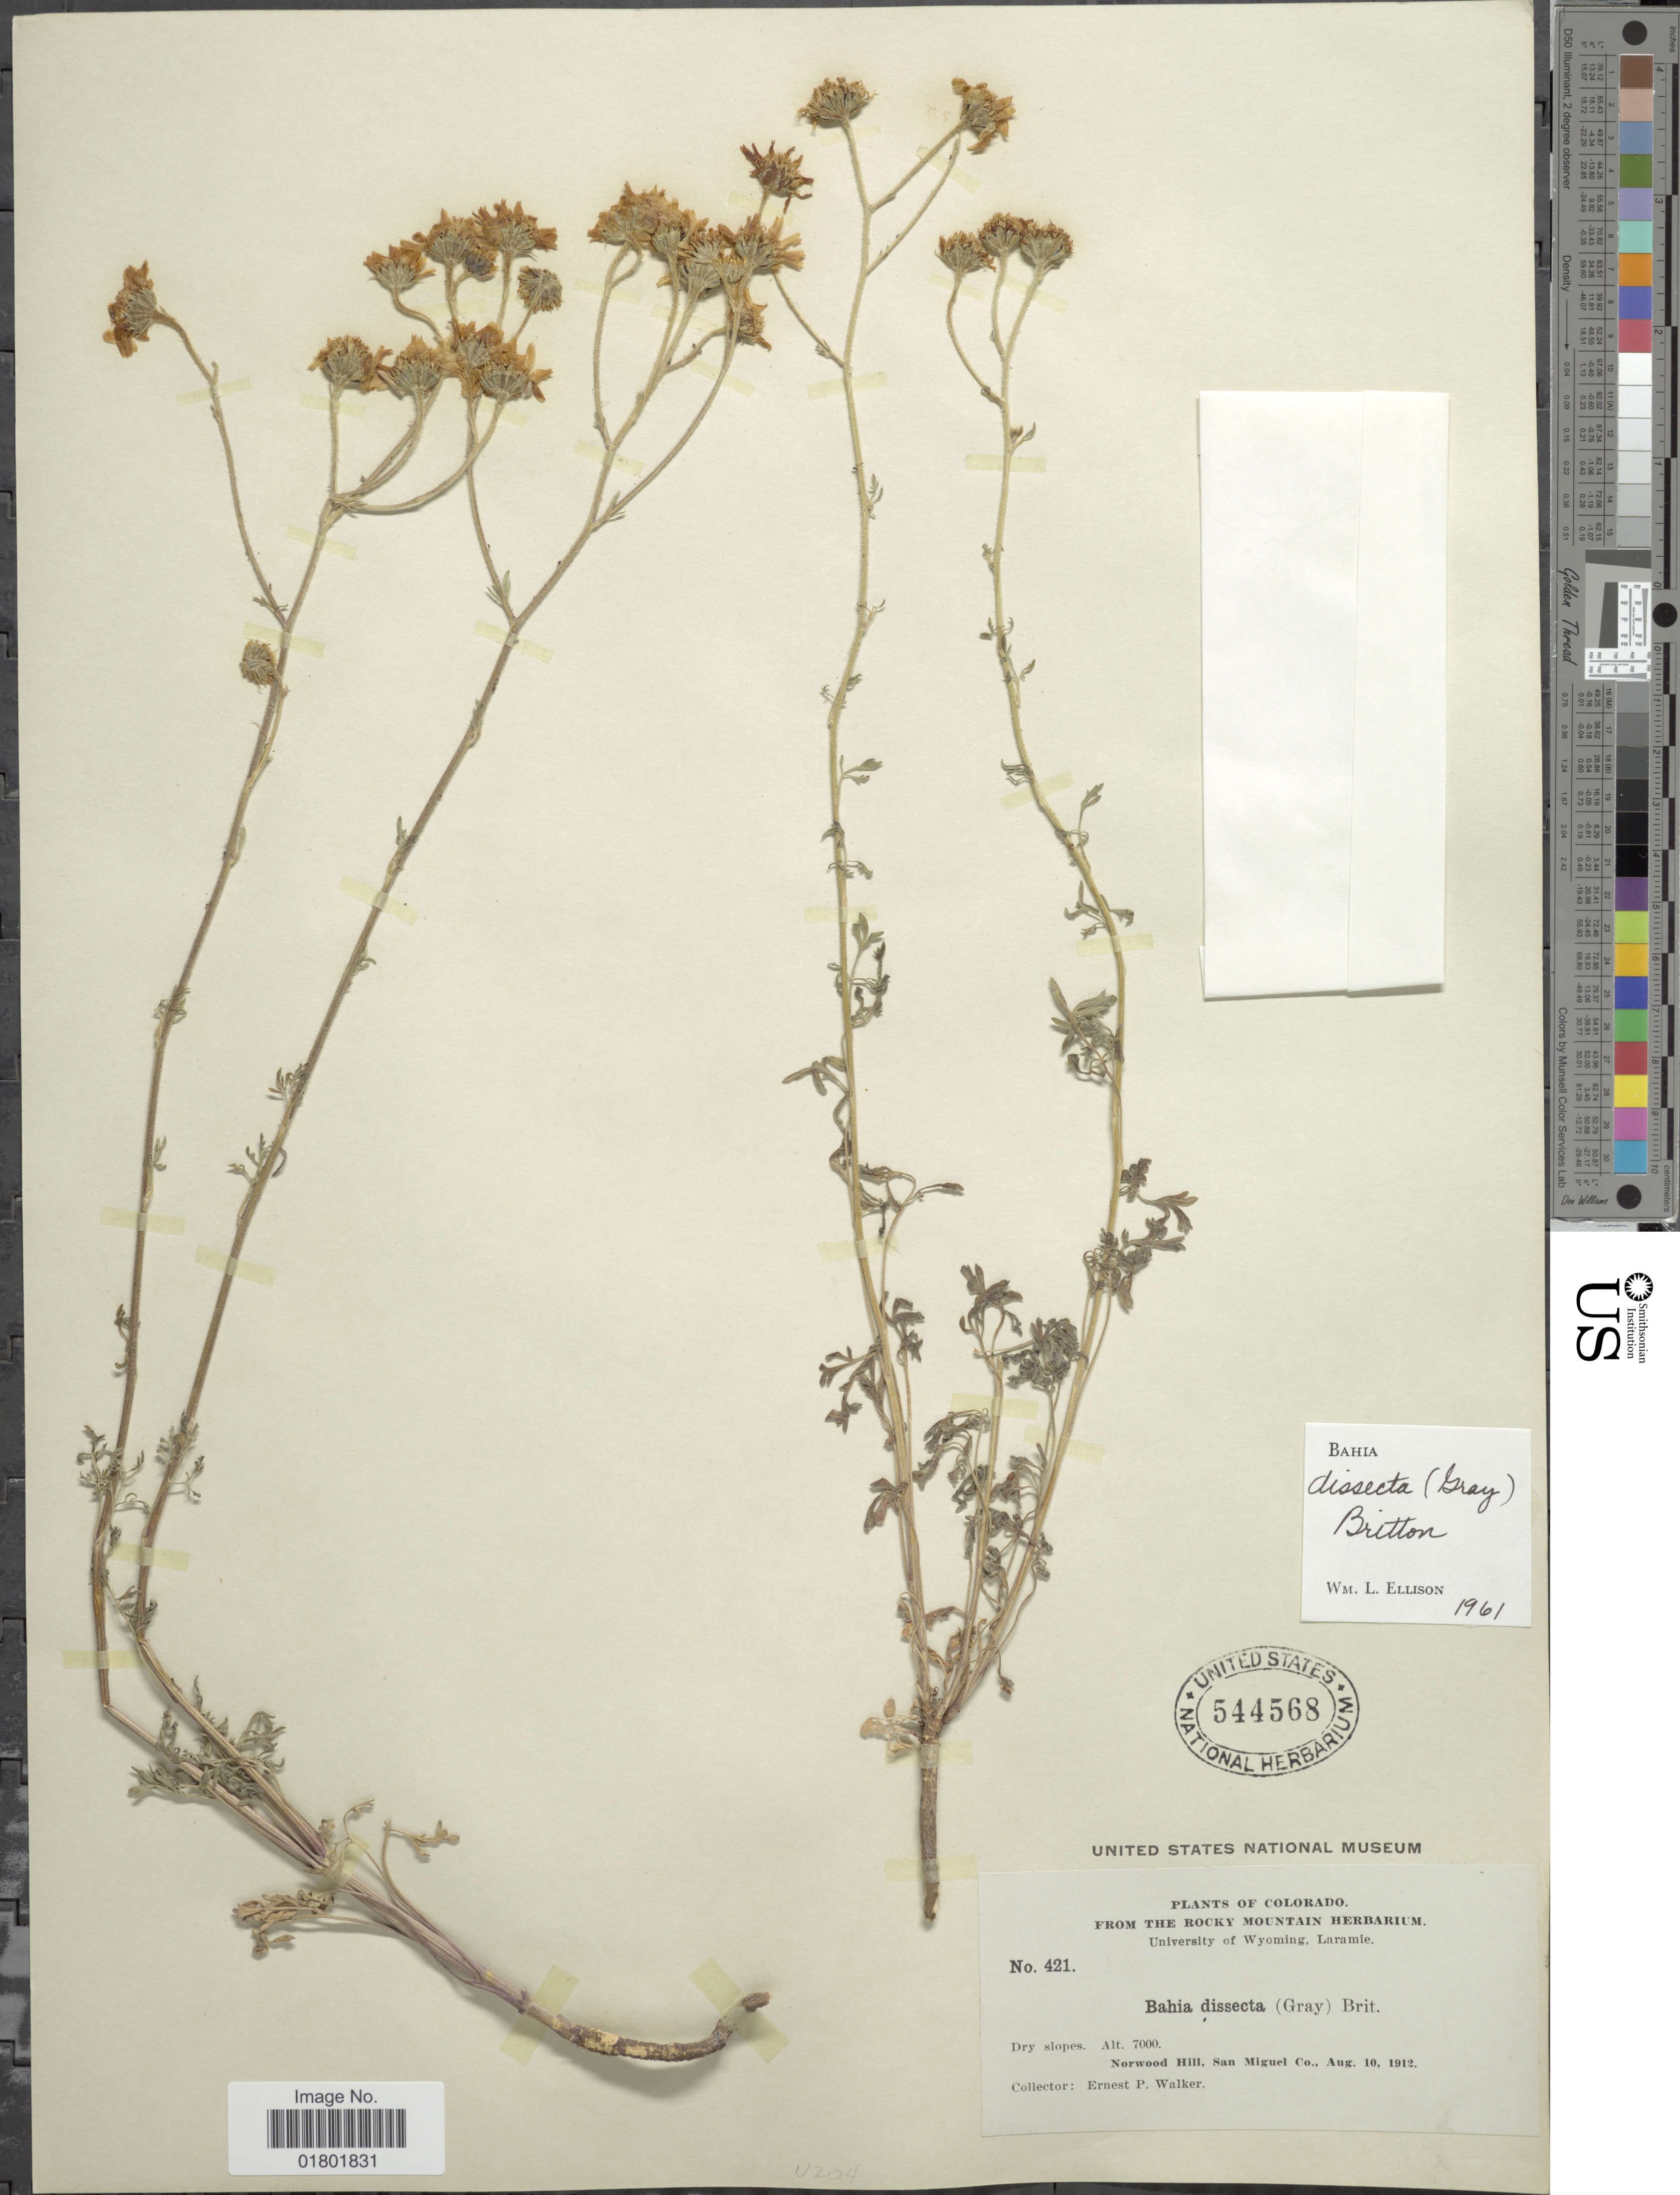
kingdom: Plantae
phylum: Tracheophyta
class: Magnoliopsida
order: Asterales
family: Asteraceae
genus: Bahia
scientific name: Bahia dissecta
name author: (A. Gray) Britton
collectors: E. P. Walker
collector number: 421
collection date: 1912-08-10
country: United States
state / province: Colorado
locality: Norwood Hill, San Miguel Co.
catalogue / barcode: US 544568